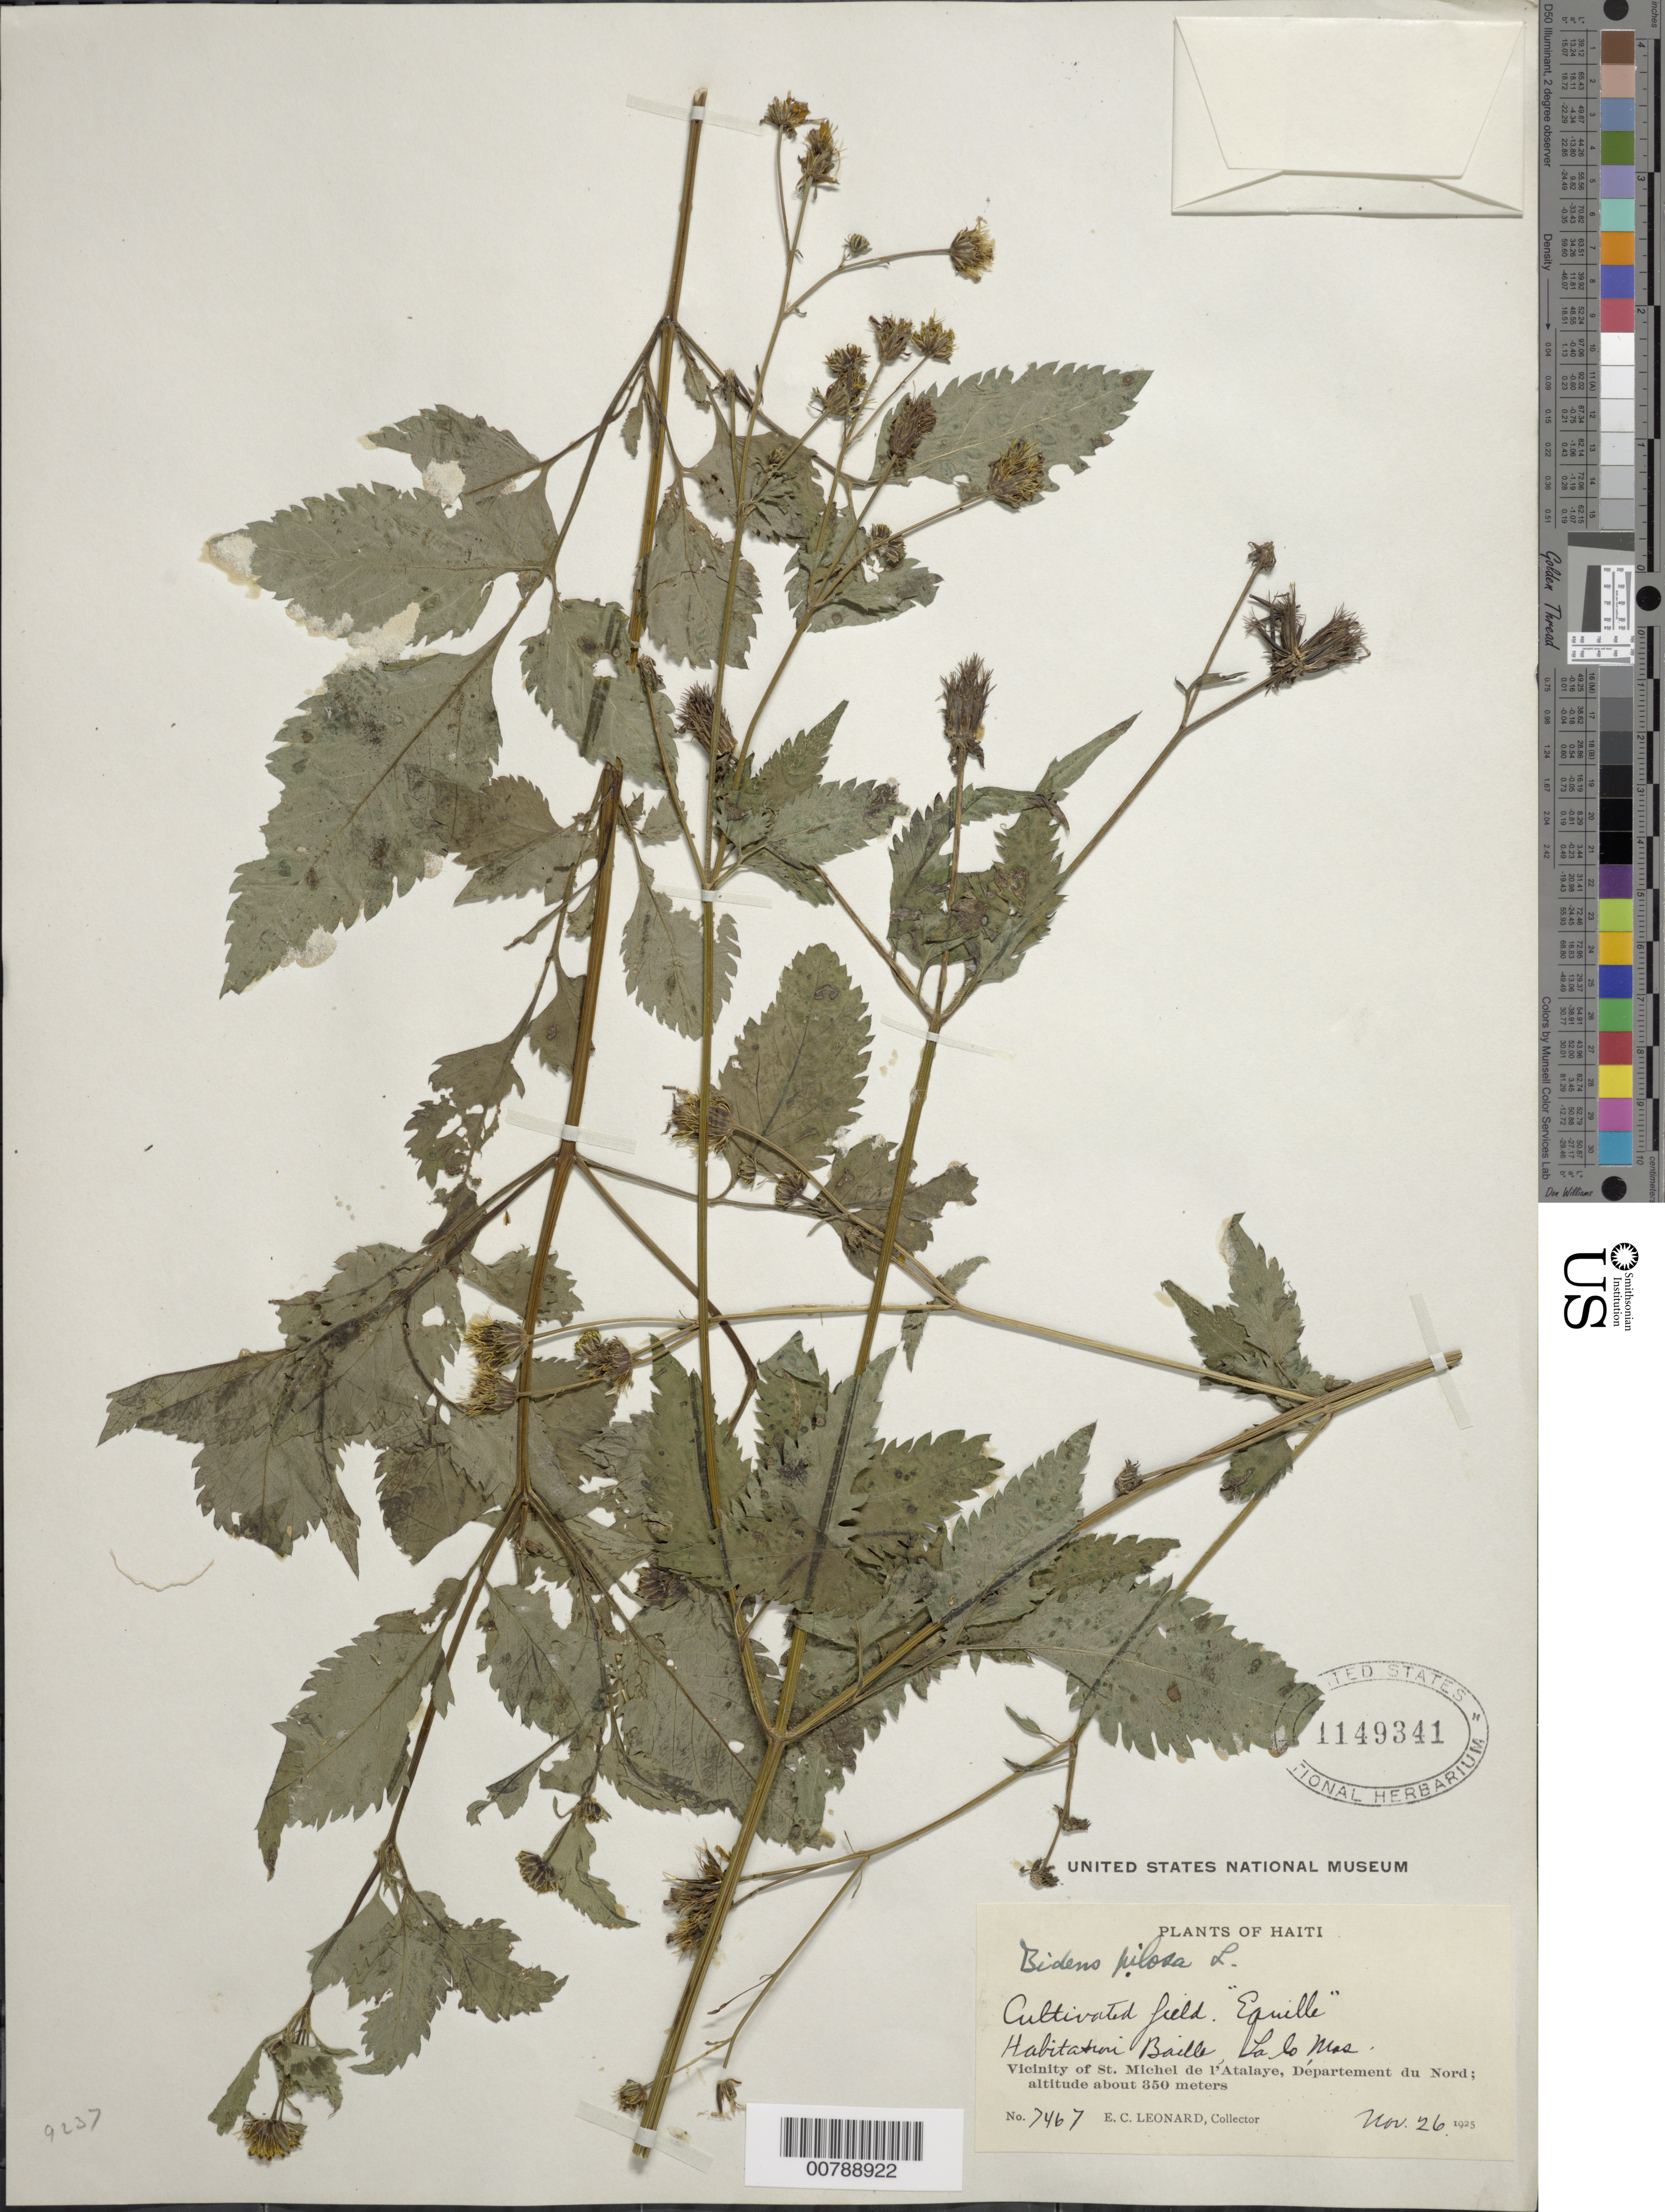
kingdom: Plantae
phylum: Tracheophyta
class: Magnoliopsida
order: Asterales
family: Asteraceae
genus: Bidens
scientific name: Bidens pilosa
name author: L.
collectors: E. C. Leonard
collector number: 7467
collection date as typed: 26 Nov 1925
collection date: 1925-11-26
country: Haiti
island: Hispaniola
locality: Vicinity of St. Michel de l'Atalaye. Departement du Nord. Habitation Baille La lo Mas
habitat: Cultivated field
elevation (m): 350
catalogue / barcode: US 1149341